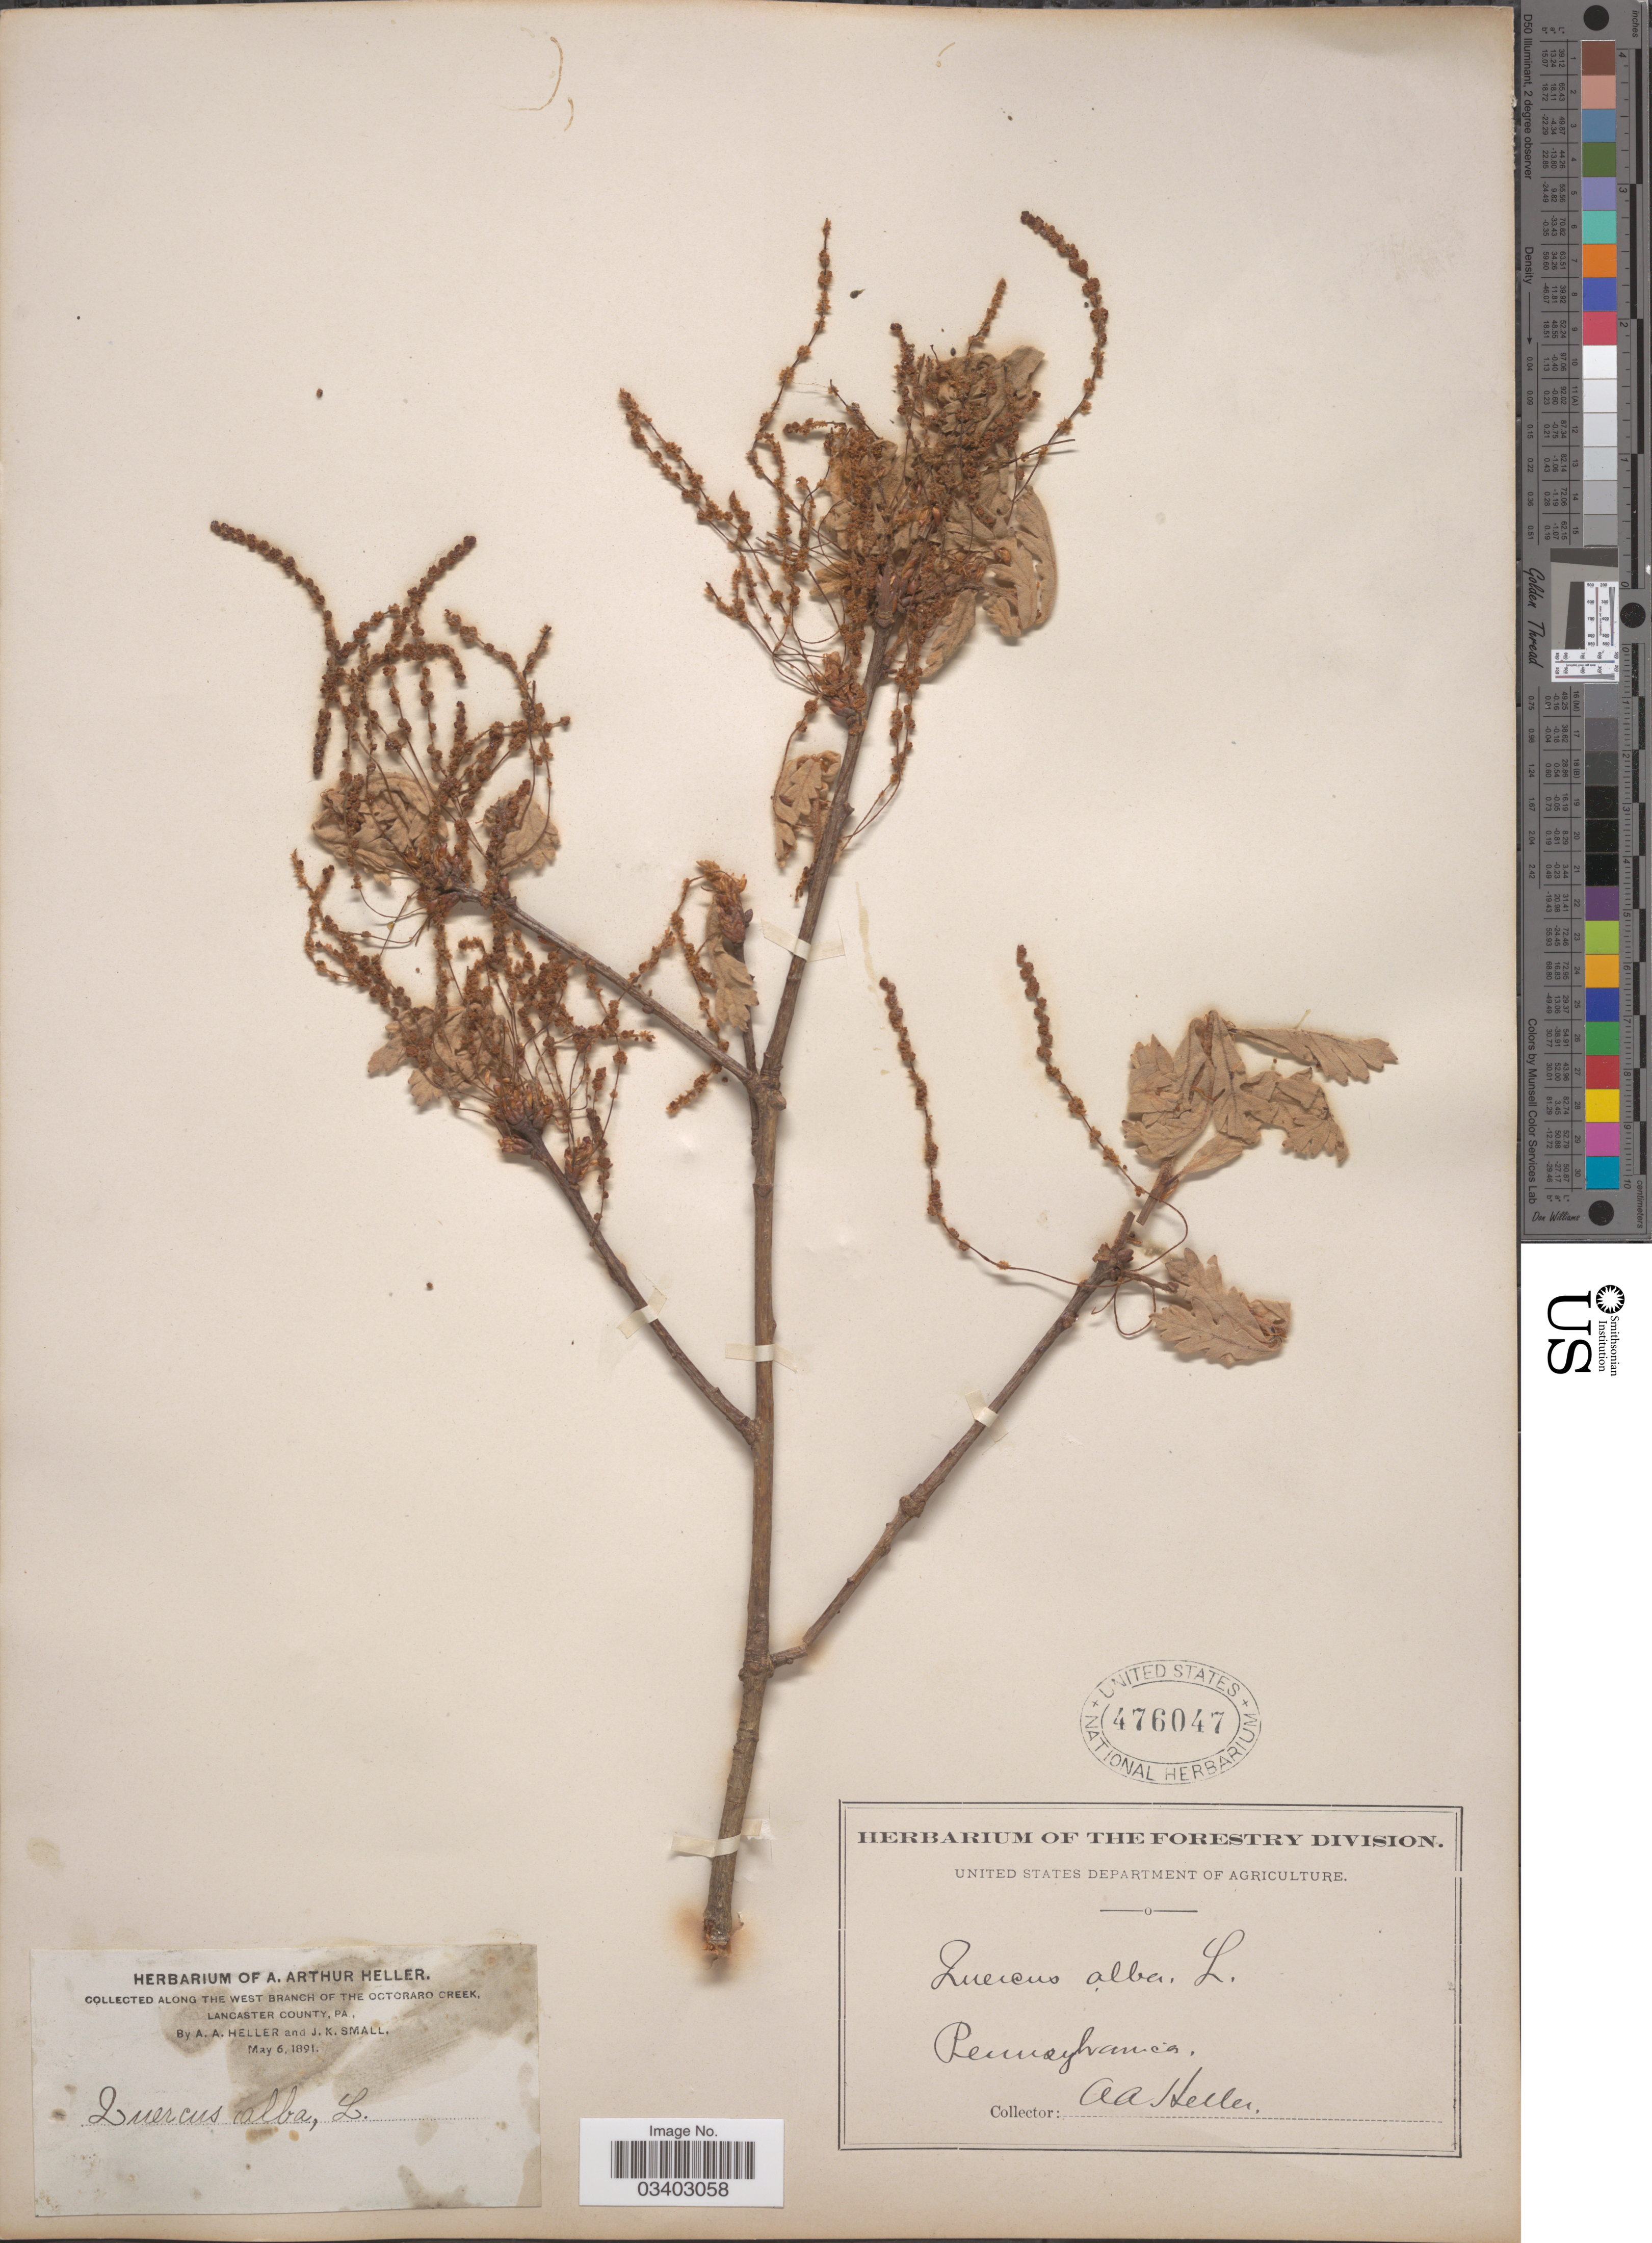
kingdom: Plantae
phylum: Tracheophyta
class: Magnoliopsida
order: Fagales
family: Fagaceae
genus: Quercus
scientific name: Quercus alba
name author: L.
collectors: A. A. Heller & J. K. Small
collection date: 1891-05-06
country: United States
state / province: Pennsylvania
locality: Along the West branch of The Octoraro creek, Lancaster County.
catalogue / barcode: US 476047